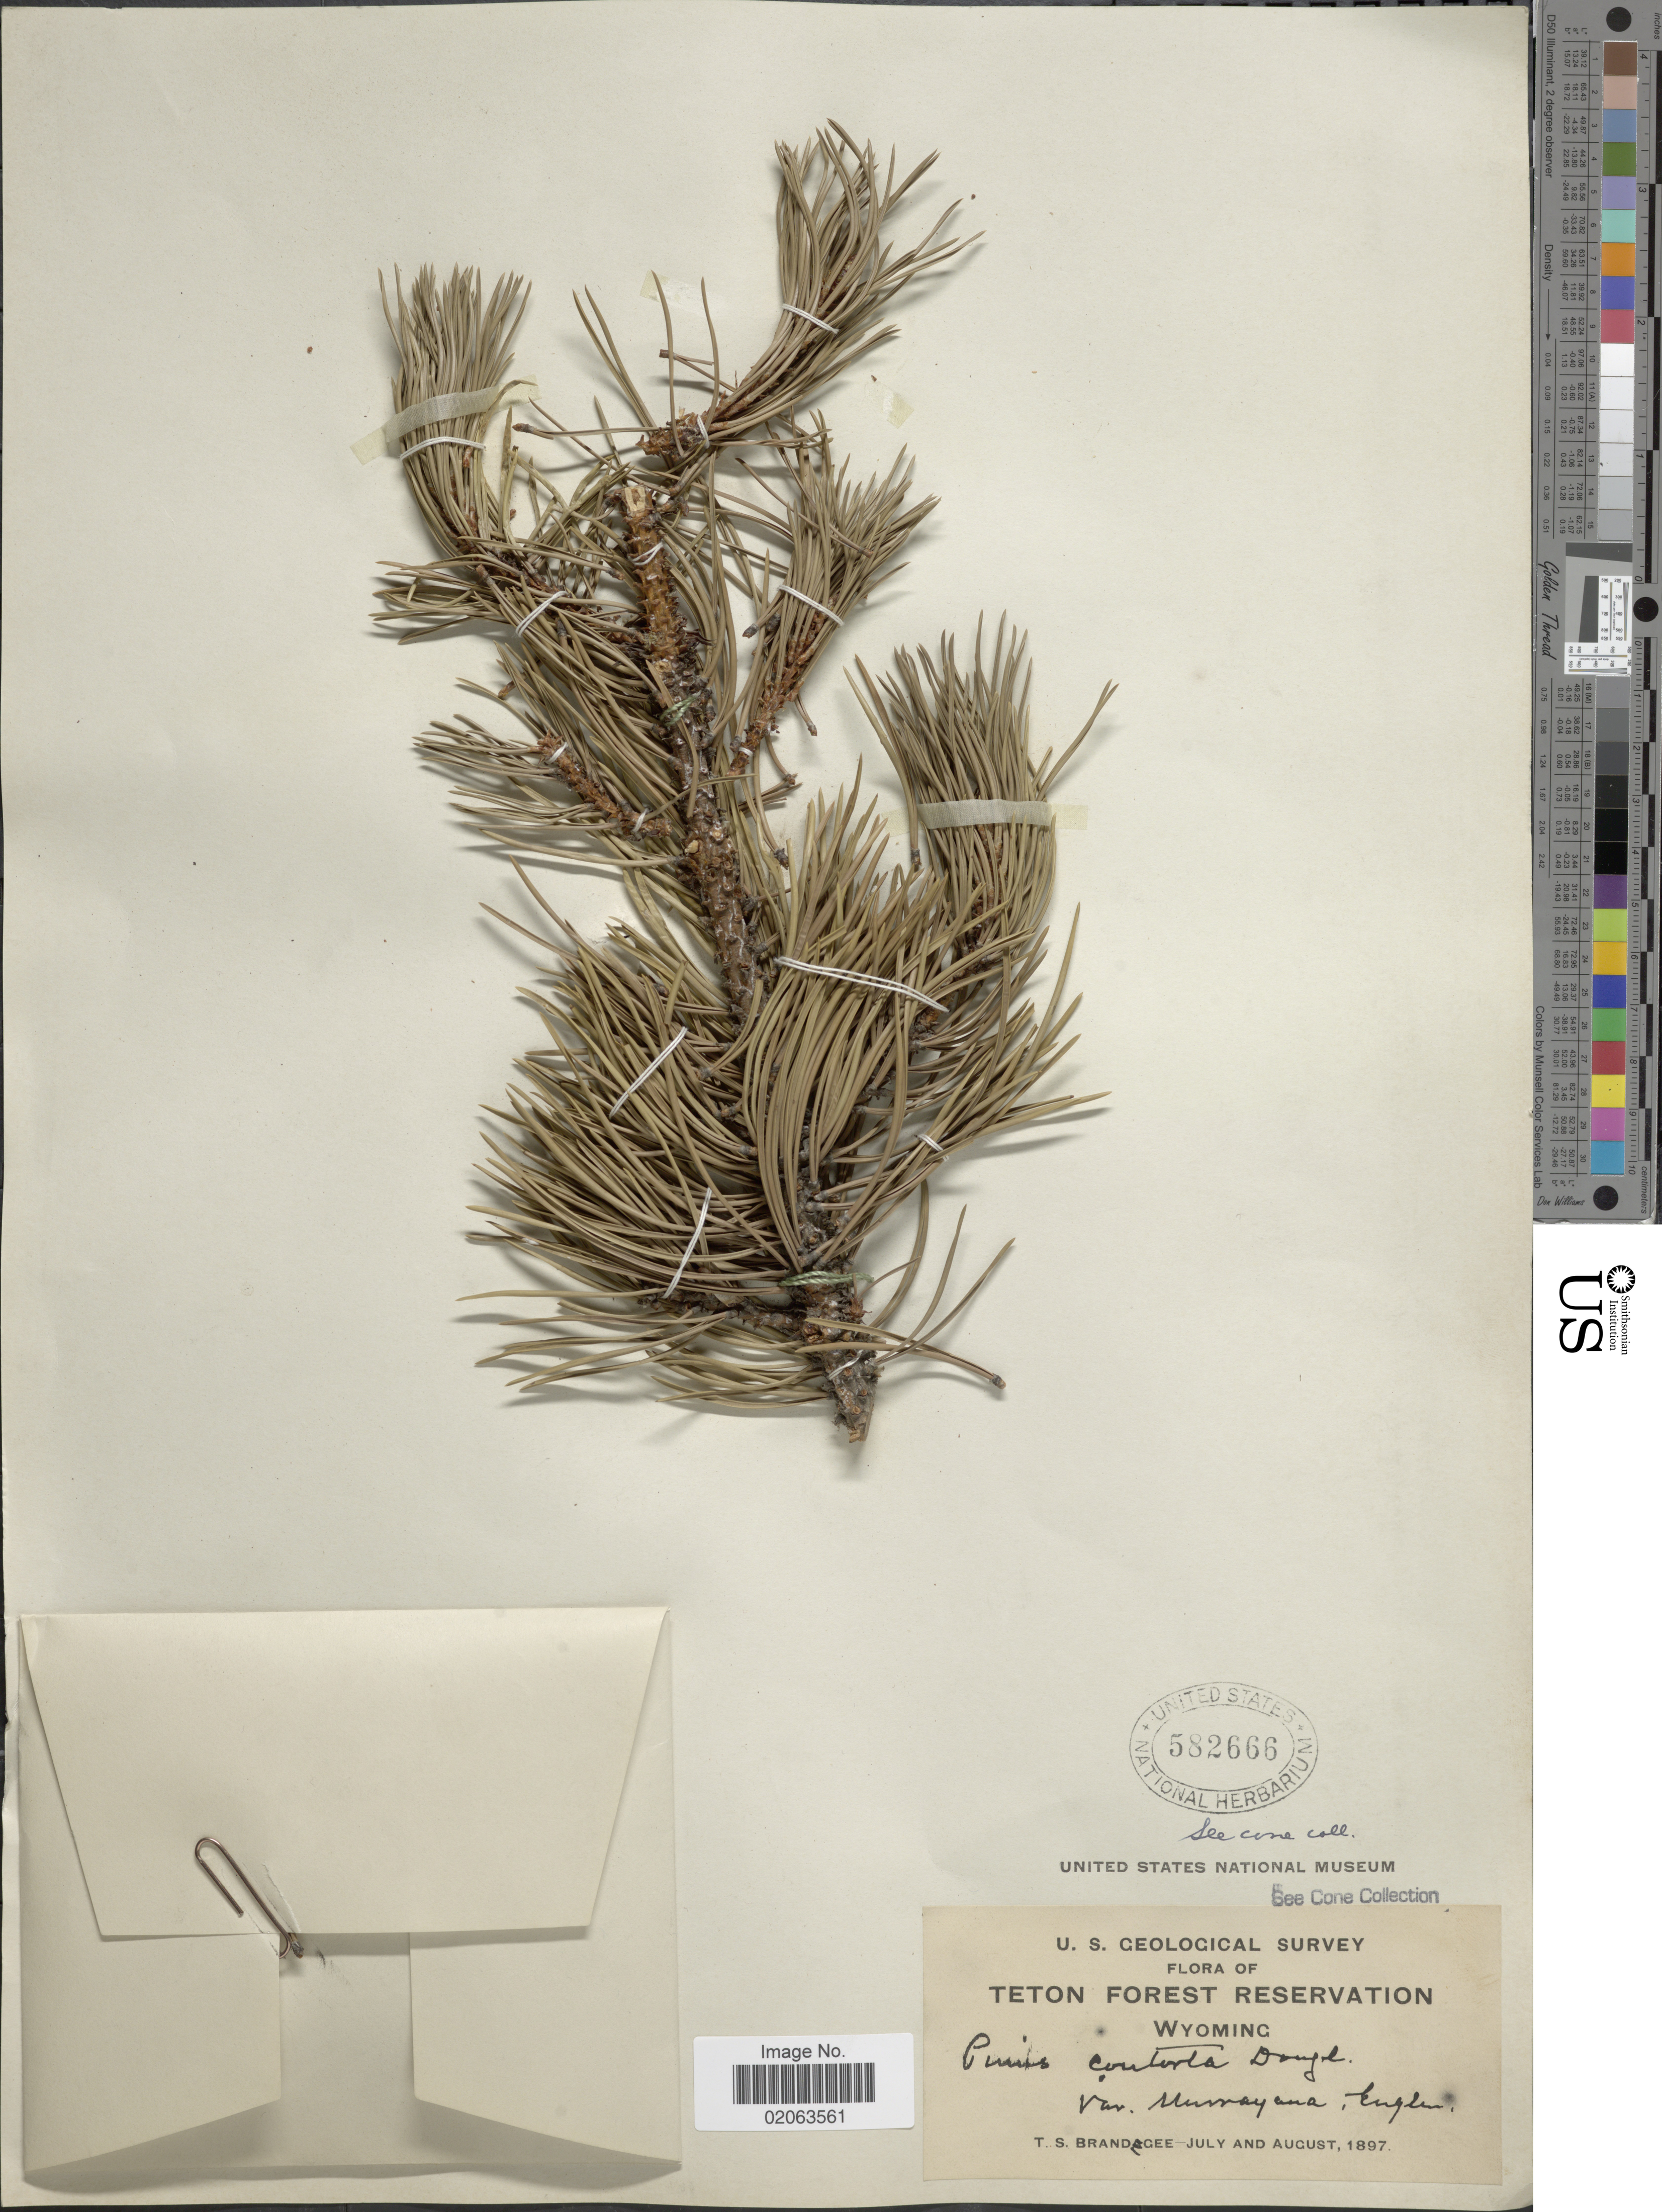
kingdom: Plantae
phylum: Tracheophyta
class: Pinopsida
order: Pinales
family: Pinaceae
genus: Pinus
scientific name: Pinus contorta var. latifolia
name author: Engelm. ex S. Watson in C. King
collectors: T. S. Brandegee (herbarium)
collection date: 1897-07/1897-08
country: United States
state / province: Wyoming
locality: Wyoming. Teton Forest Reservation.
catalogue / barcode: US 582666